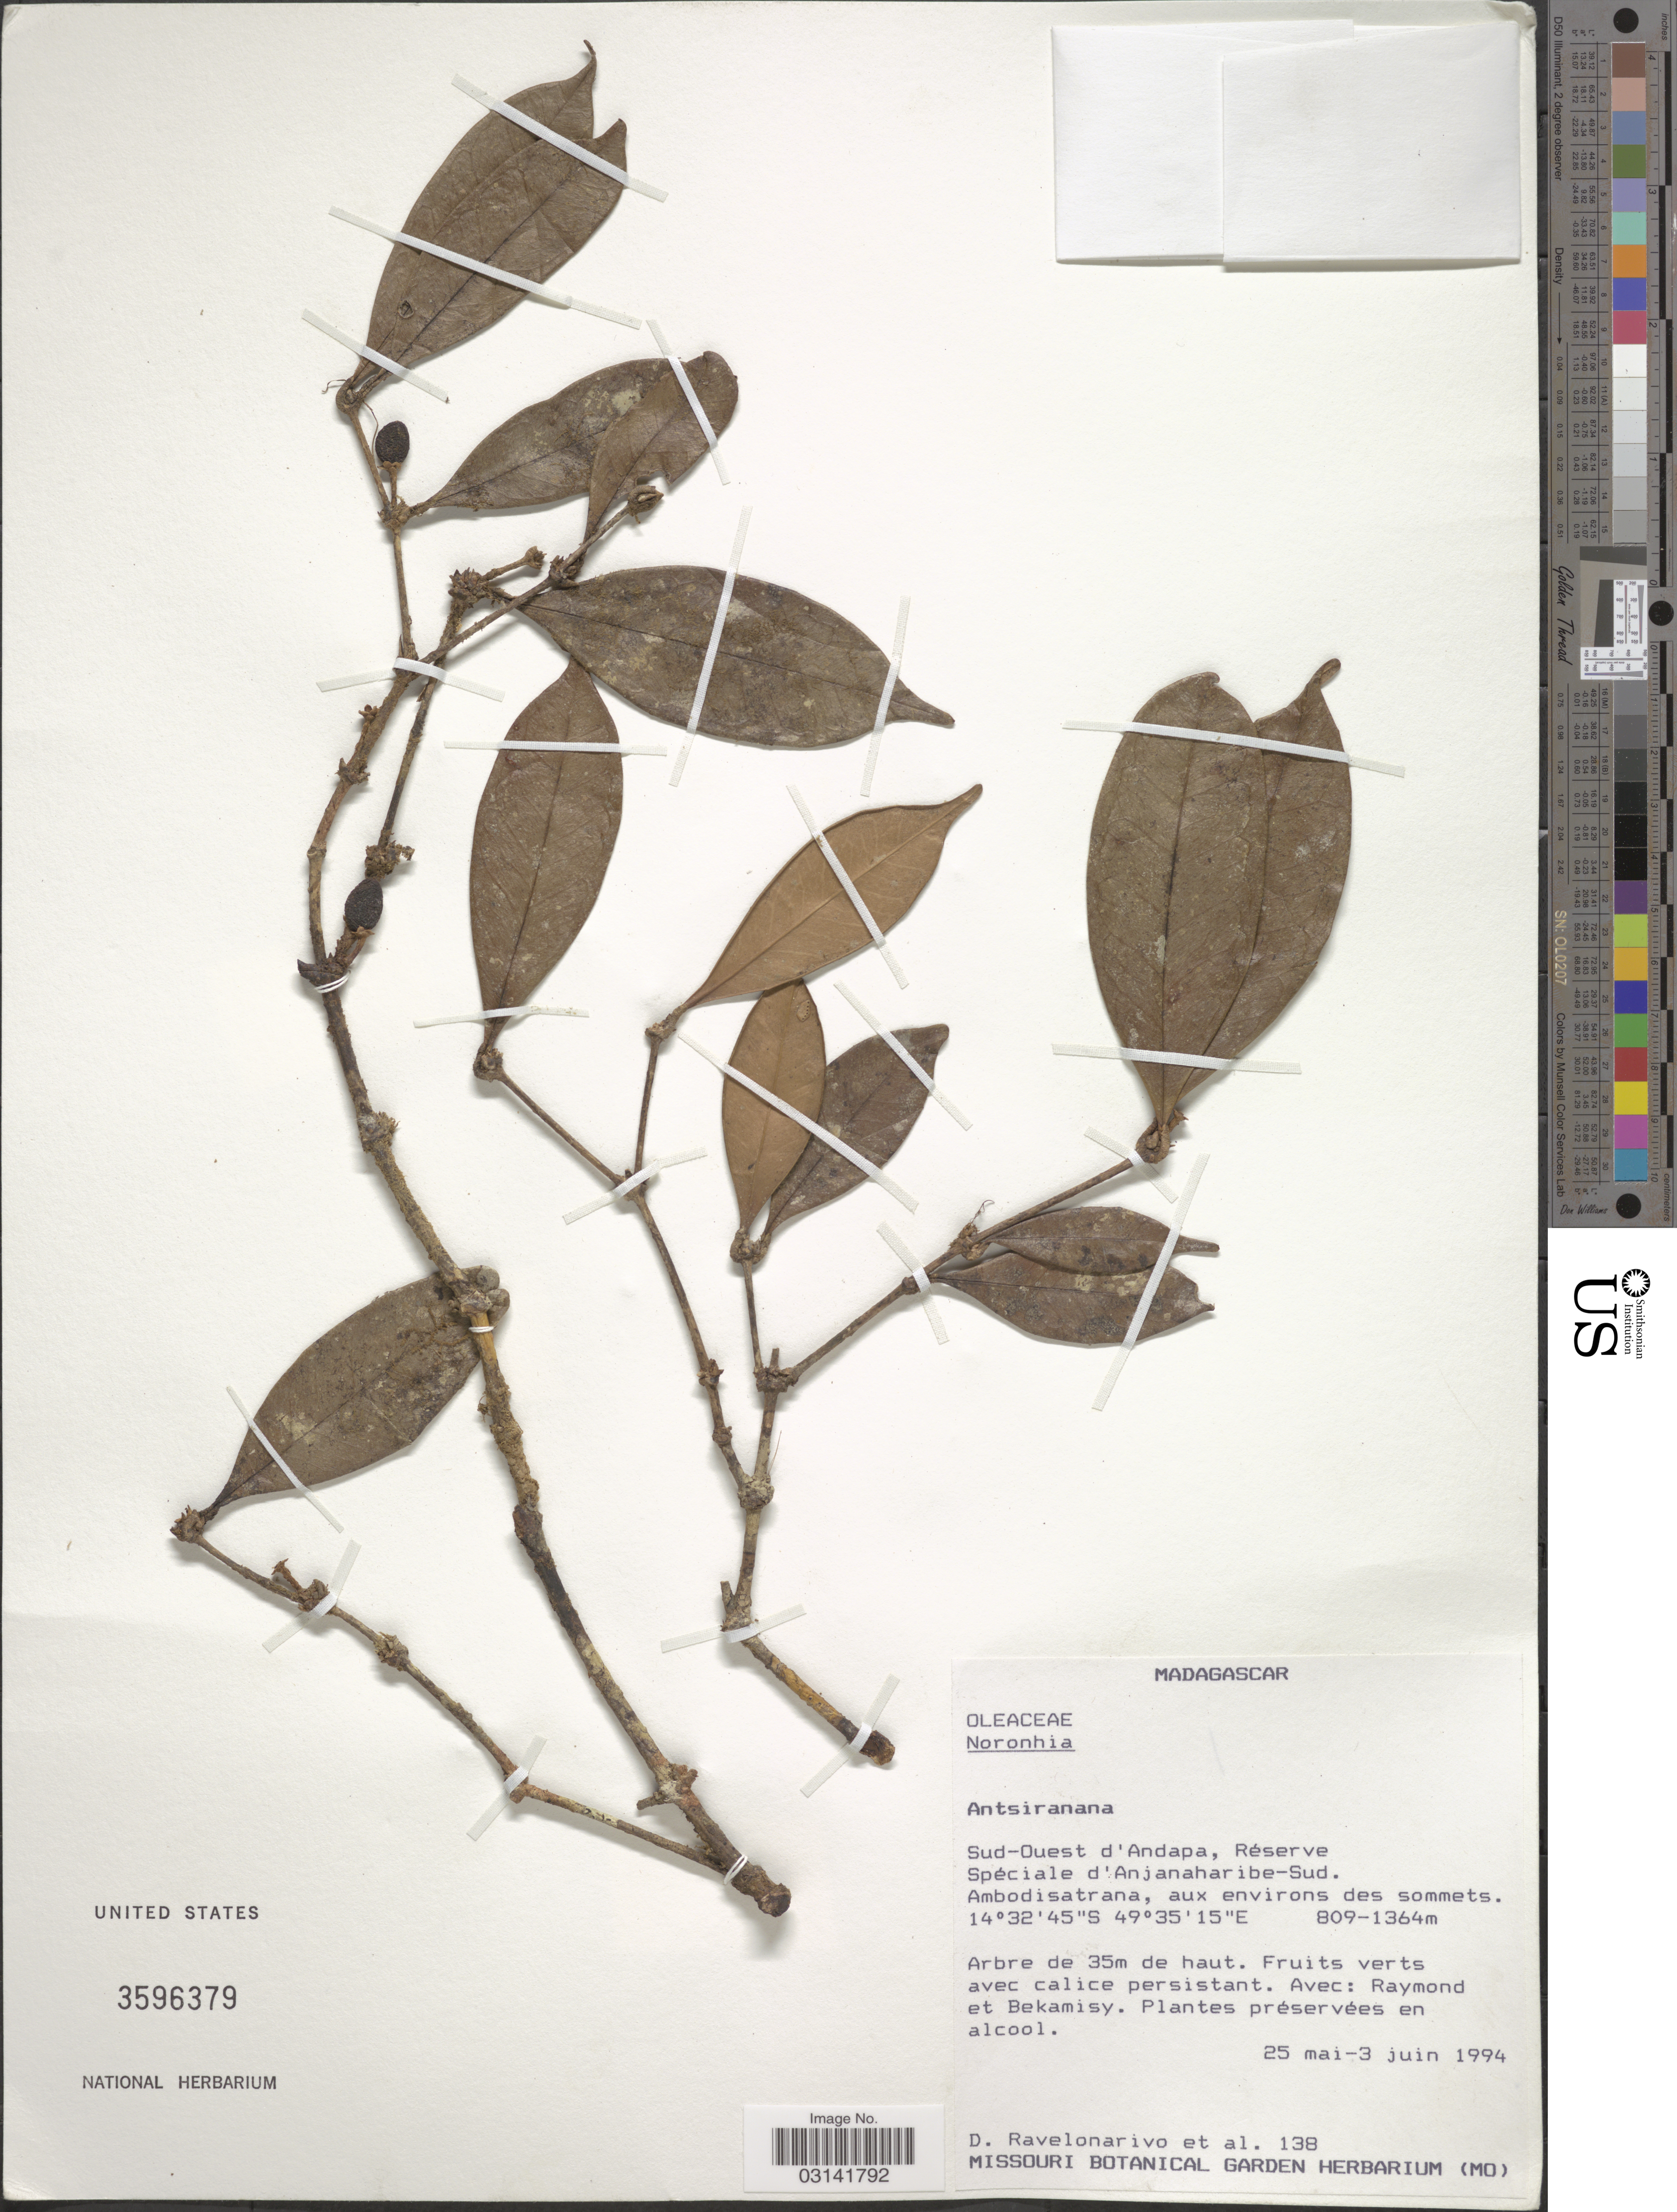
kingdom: Plantae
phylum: Tracheophyta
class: Magnoliopsida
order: Lamiales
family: Oleaceae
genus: Noronhia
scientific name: Noronhia sp.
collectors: D. Ravelonarivo, -. Raymond & -. Bekamisy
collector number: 138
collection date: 1994-05-25/1994-06-03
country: Madagascar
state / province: Sava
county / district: Andapa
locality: Sud-Ouest d'Andapa, Réserve Spéciale d'Anjanaharibe-Sud. Ambodisatrana, aux environs des sommets.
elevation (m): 809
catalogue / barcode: US 3596379